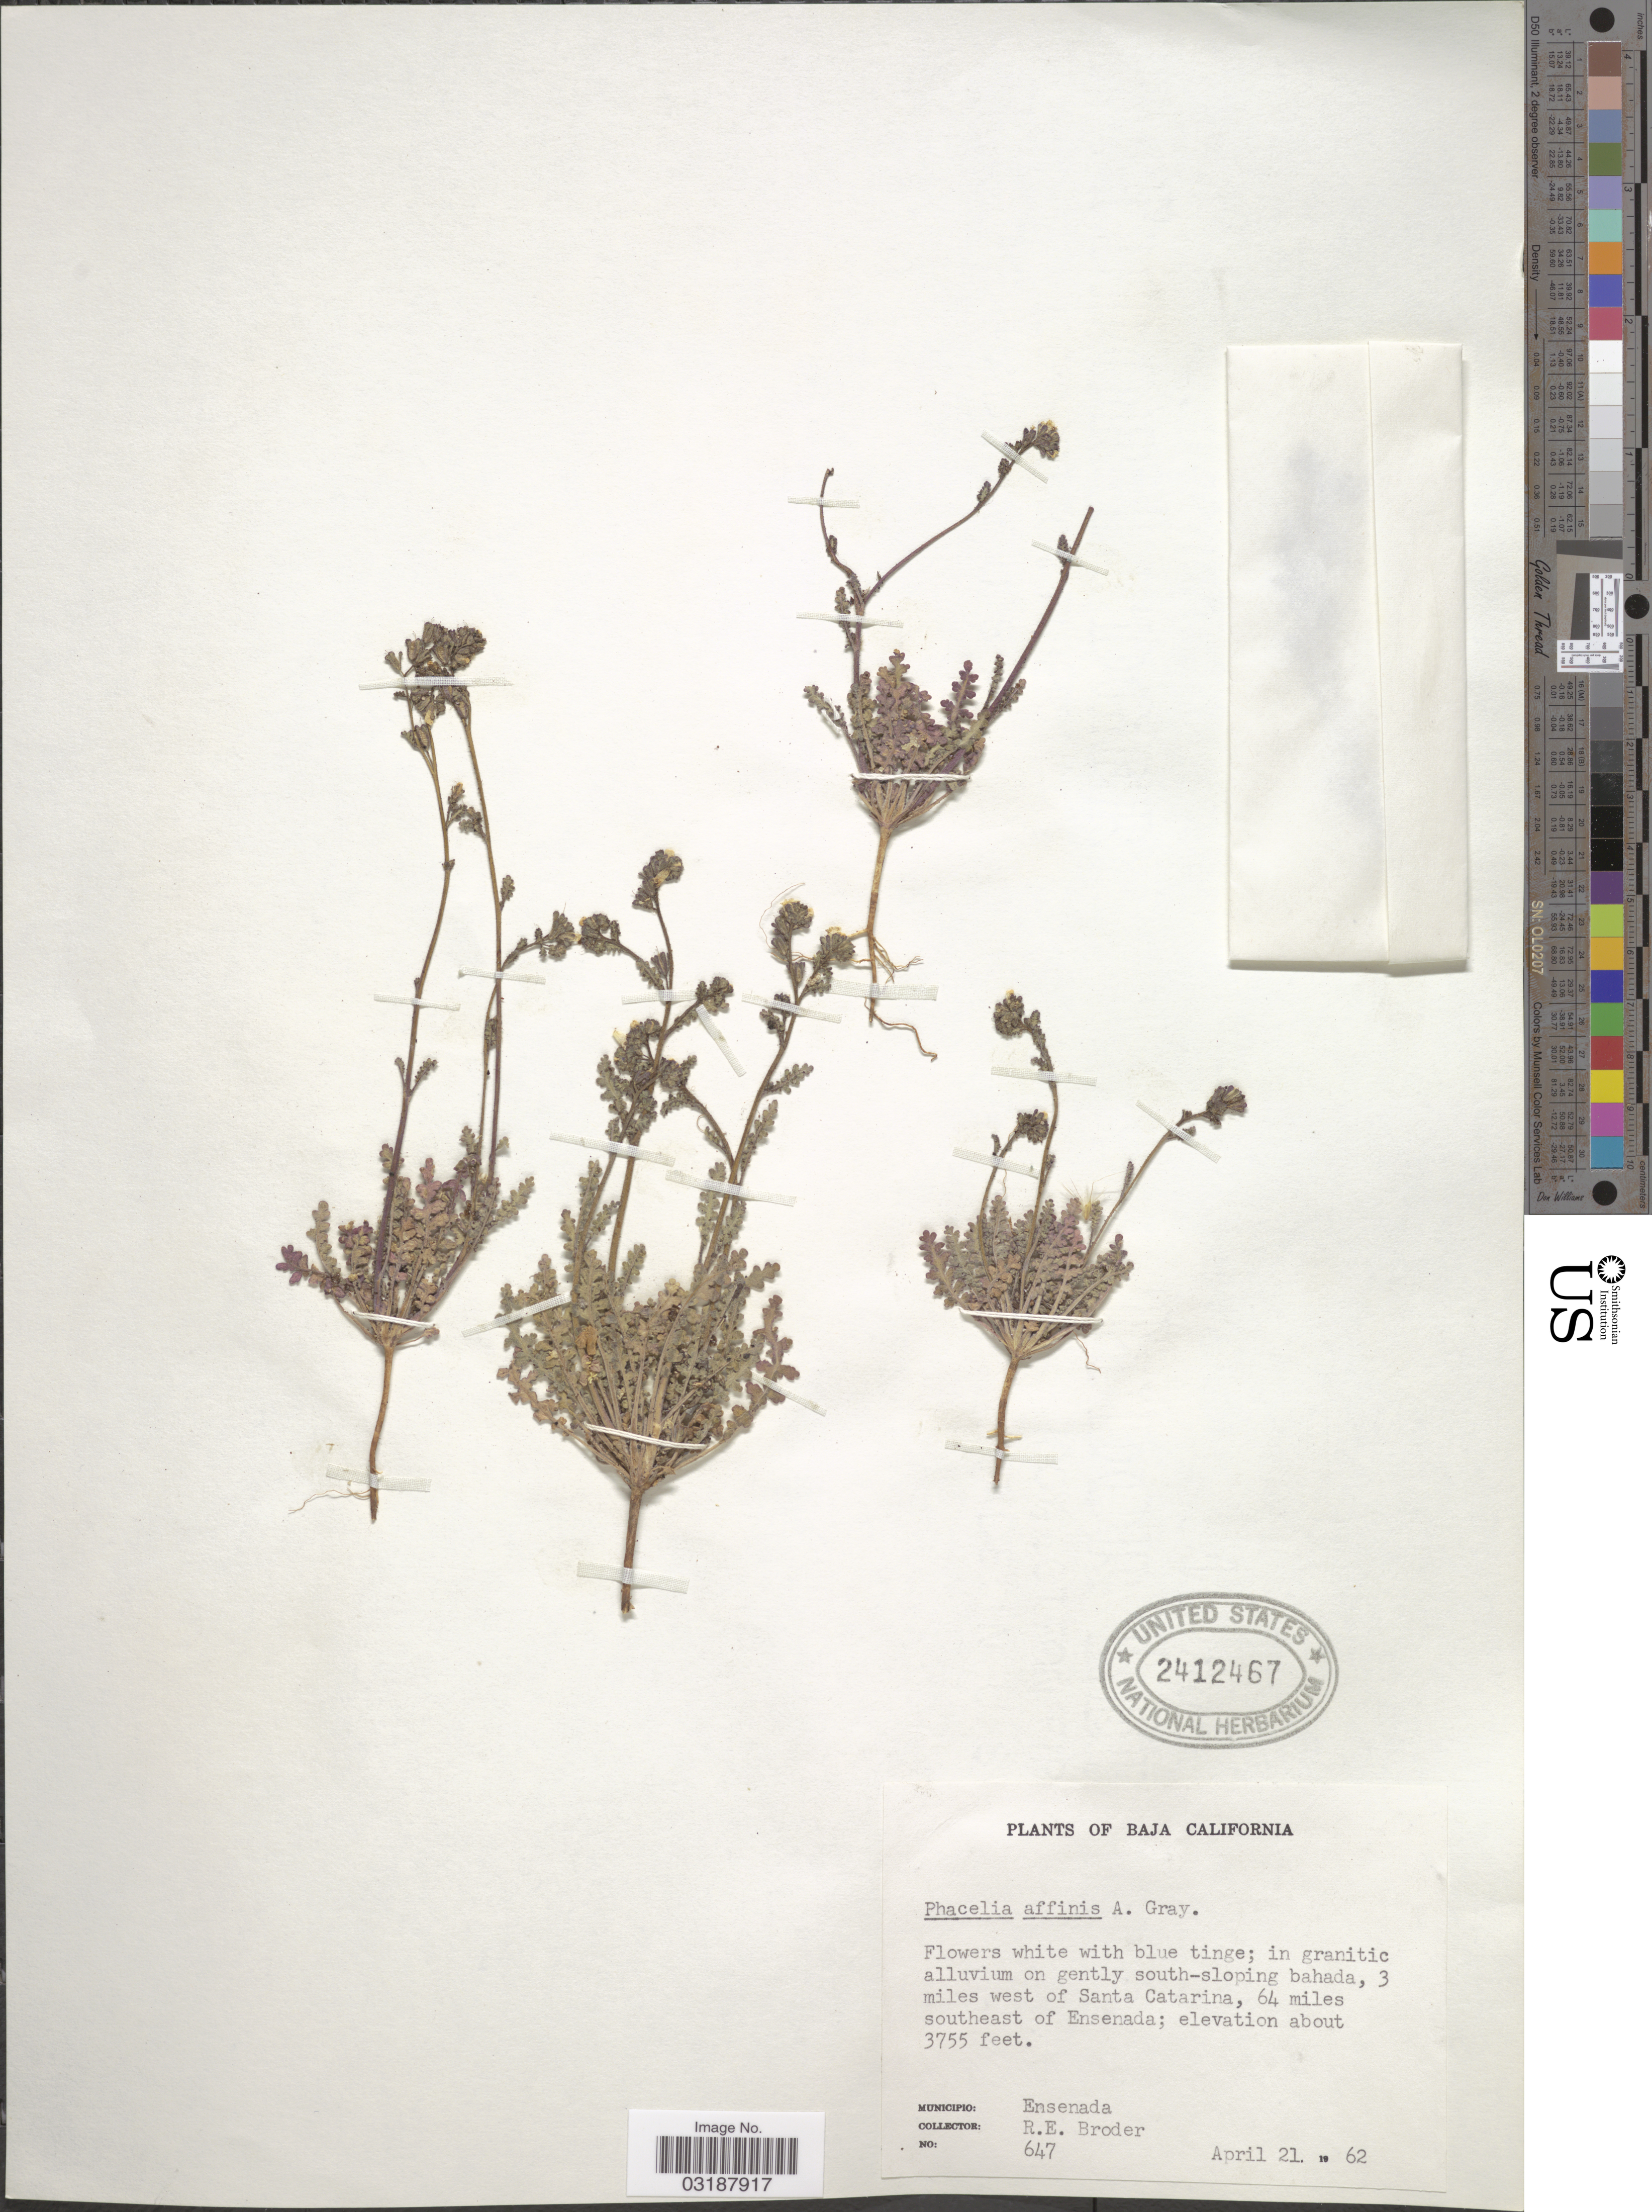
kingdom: Plantae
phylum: Tracheophyta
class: Magnoliopsida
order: Boraginales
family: Hydrophyllaceae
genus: Phacelia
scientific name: Phacelia affinis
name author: A. Gray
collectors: R. Broder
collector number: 647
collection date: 1962-04-21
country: Mexico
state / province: Baja California Norte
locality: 3 miles west of Santa Catarina, 64 miles southeast of Ensenada. Municipio: Ensenada.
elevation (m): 1145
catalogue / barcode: US 2412467